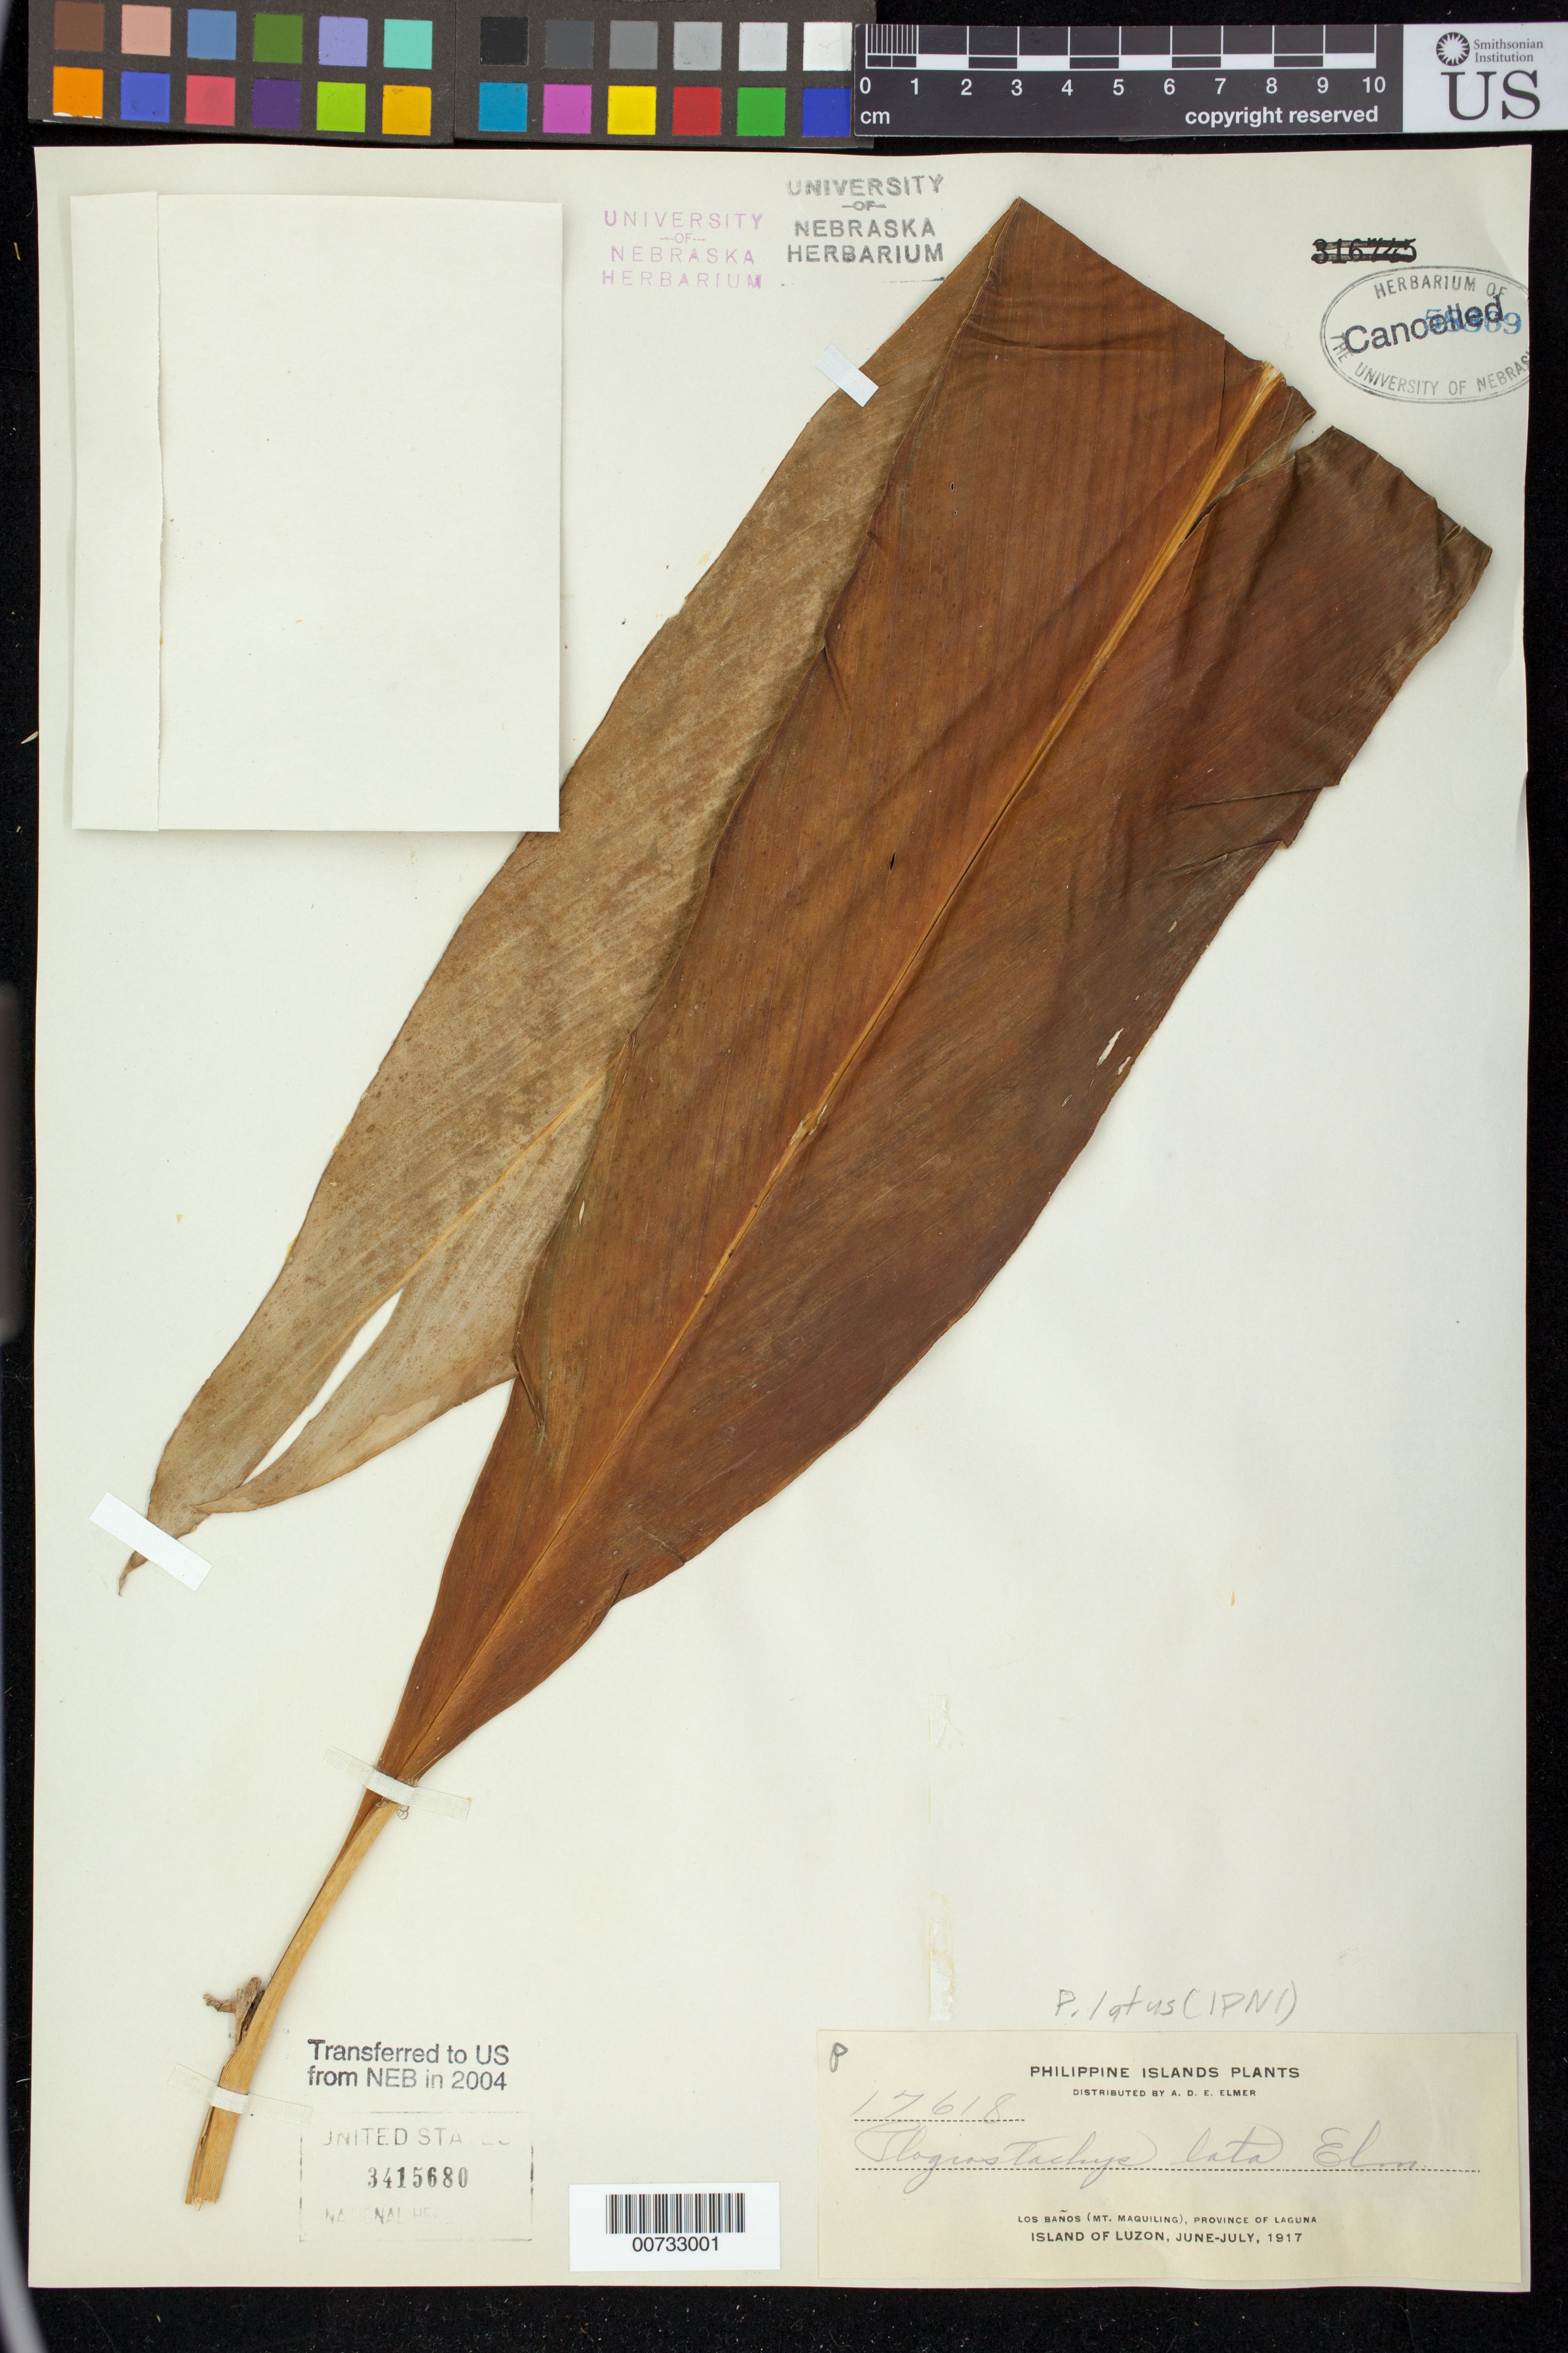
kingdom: Plantae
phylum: Tracheophyta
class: Liliopsida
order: Zingiberales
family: Zingiberaceae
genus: Plagiostachys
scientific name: Plagiostachys latus Elmer, nom. inval.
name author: Elmer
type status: Voucher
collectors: A. D. E. Elmer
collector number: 17618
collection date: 1917-06/1917-07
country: Philippines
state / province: Calabarzon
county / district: Laguna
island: Luzon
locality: Los Banos (Mt Maguiling).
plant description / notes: "Type" of Plagiostachys latus Elmer, name not validly published (no Latin descr. or diagn.)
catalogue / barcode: US 3415680